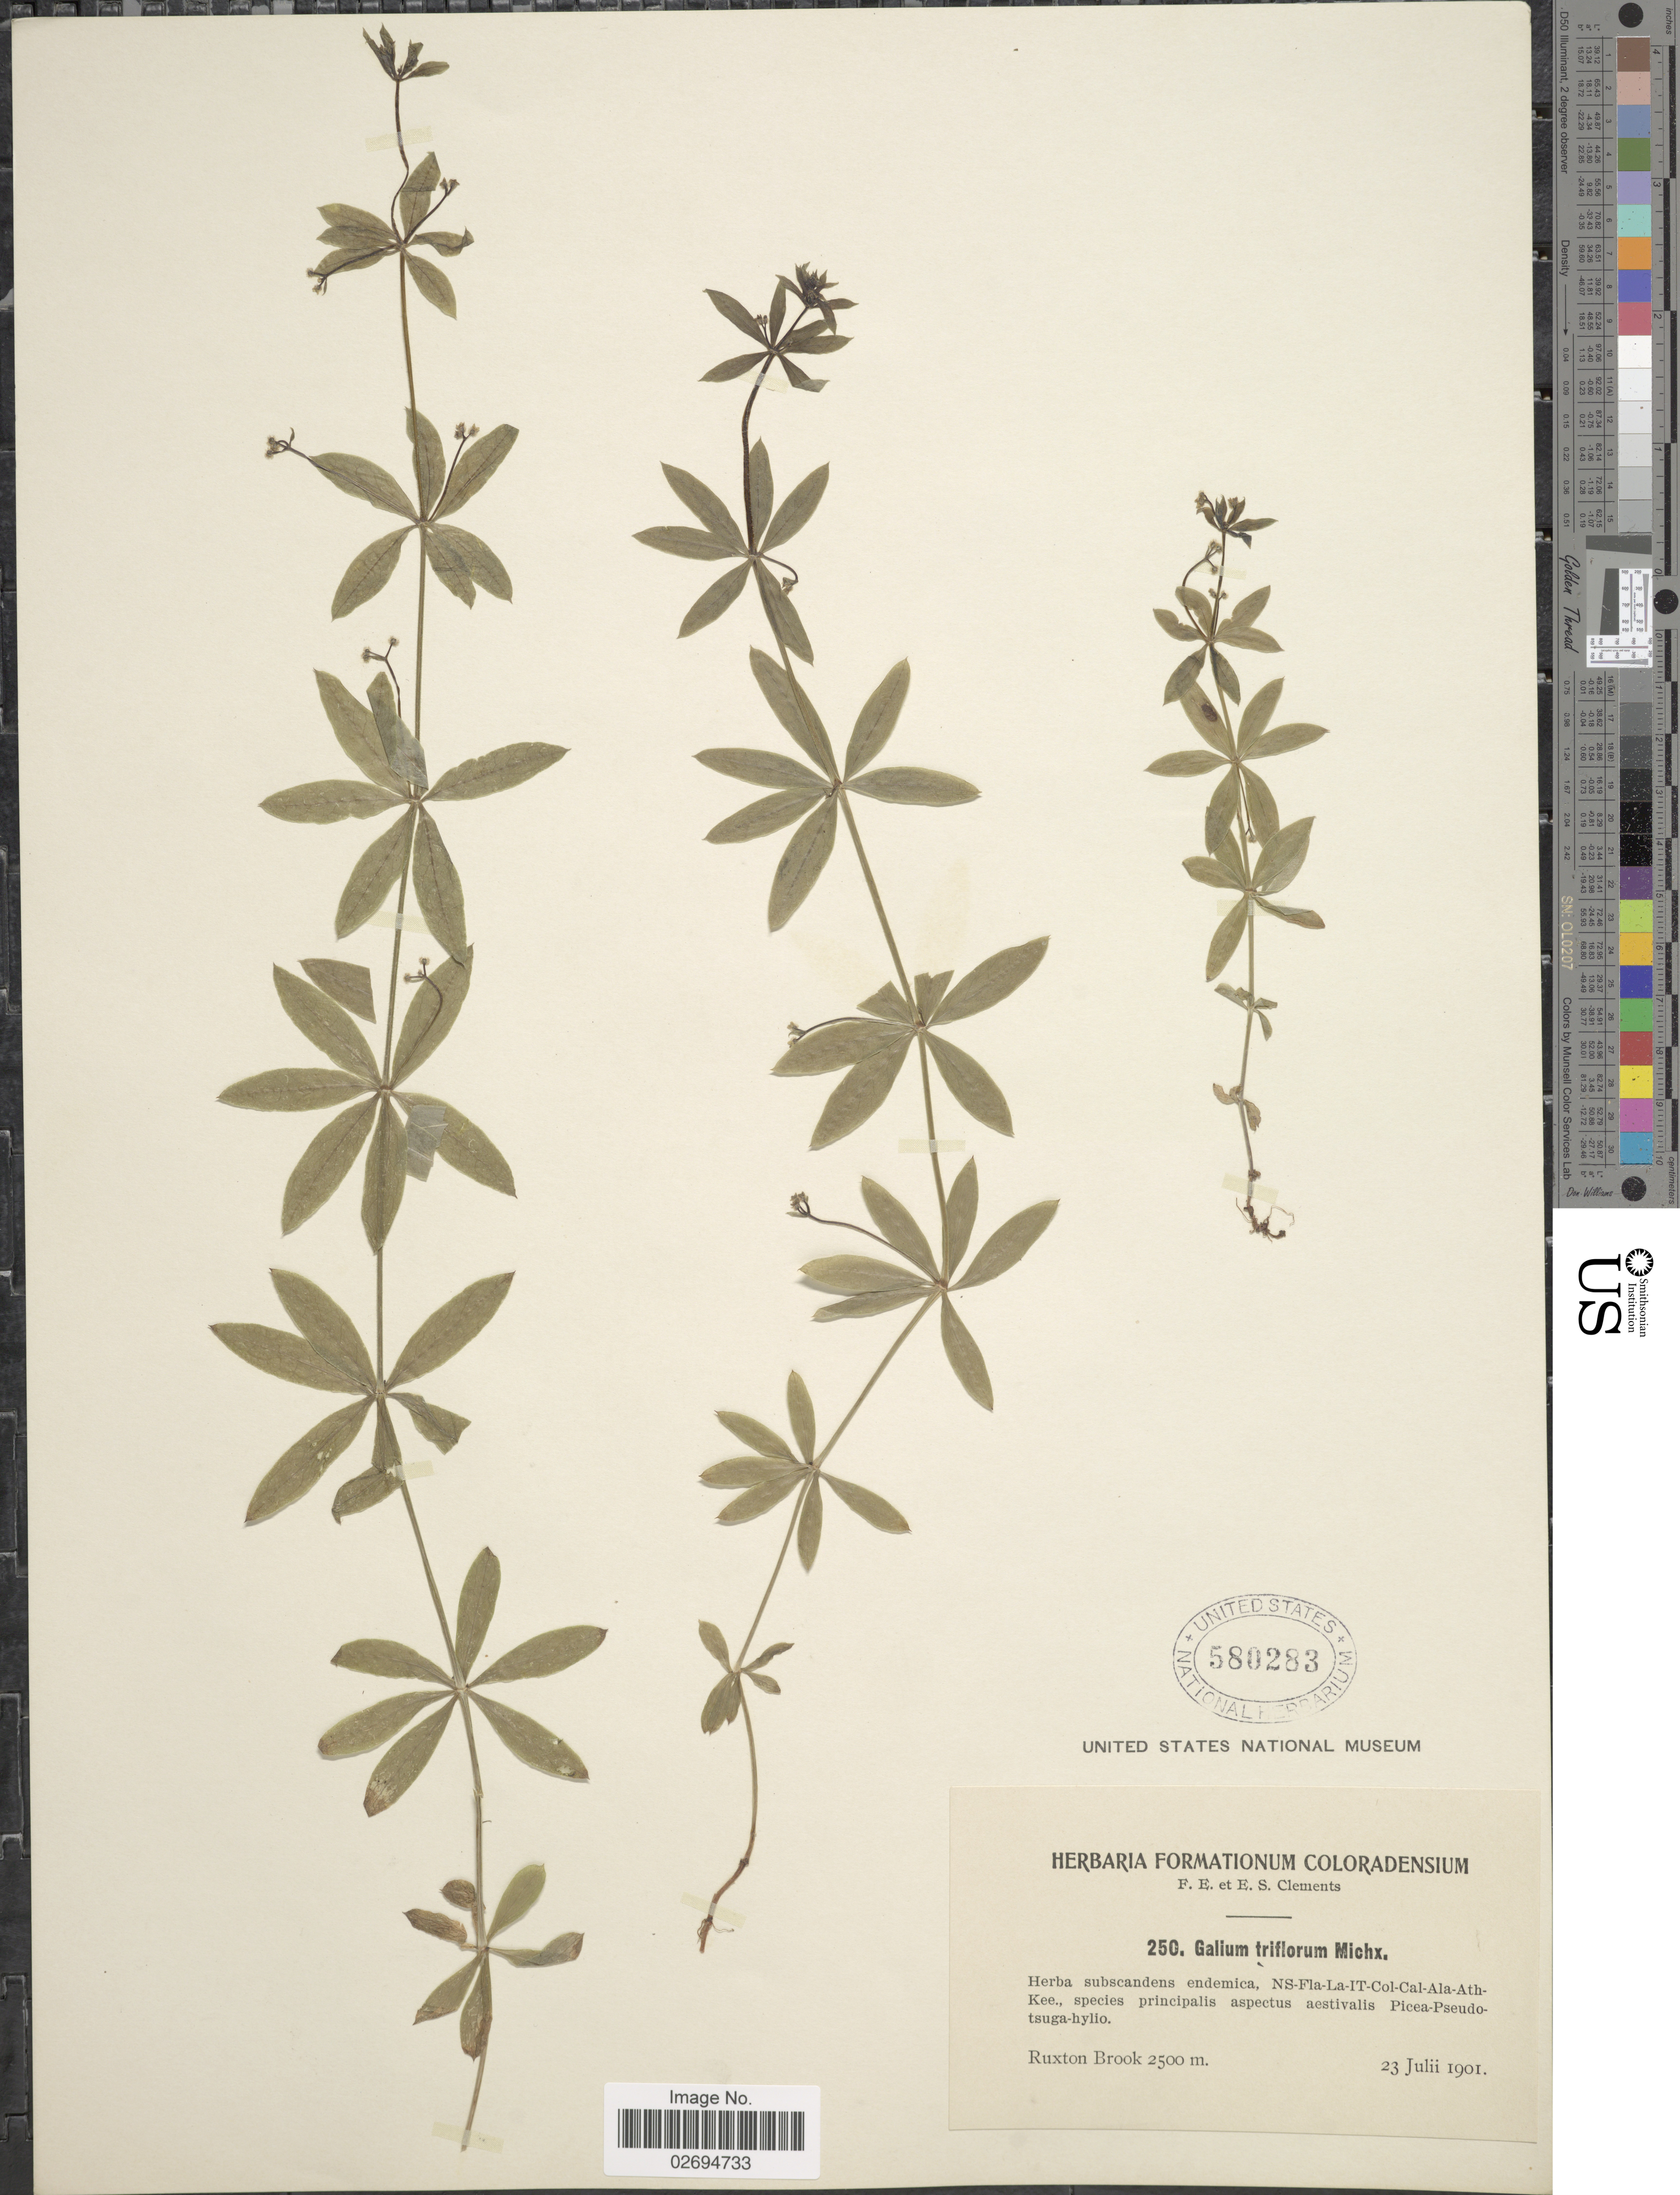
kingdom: Plantae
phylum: Tracheophyta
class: Magnoliopsida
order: Gentianales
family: Rubiaceae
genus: Galium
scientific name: Galium triflorum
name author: Michx.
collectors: F. E. Clements & E. S. Clements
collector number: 250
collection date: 1901-07-23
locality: Ruxton Brook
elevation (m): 2500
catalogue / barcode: US 580283